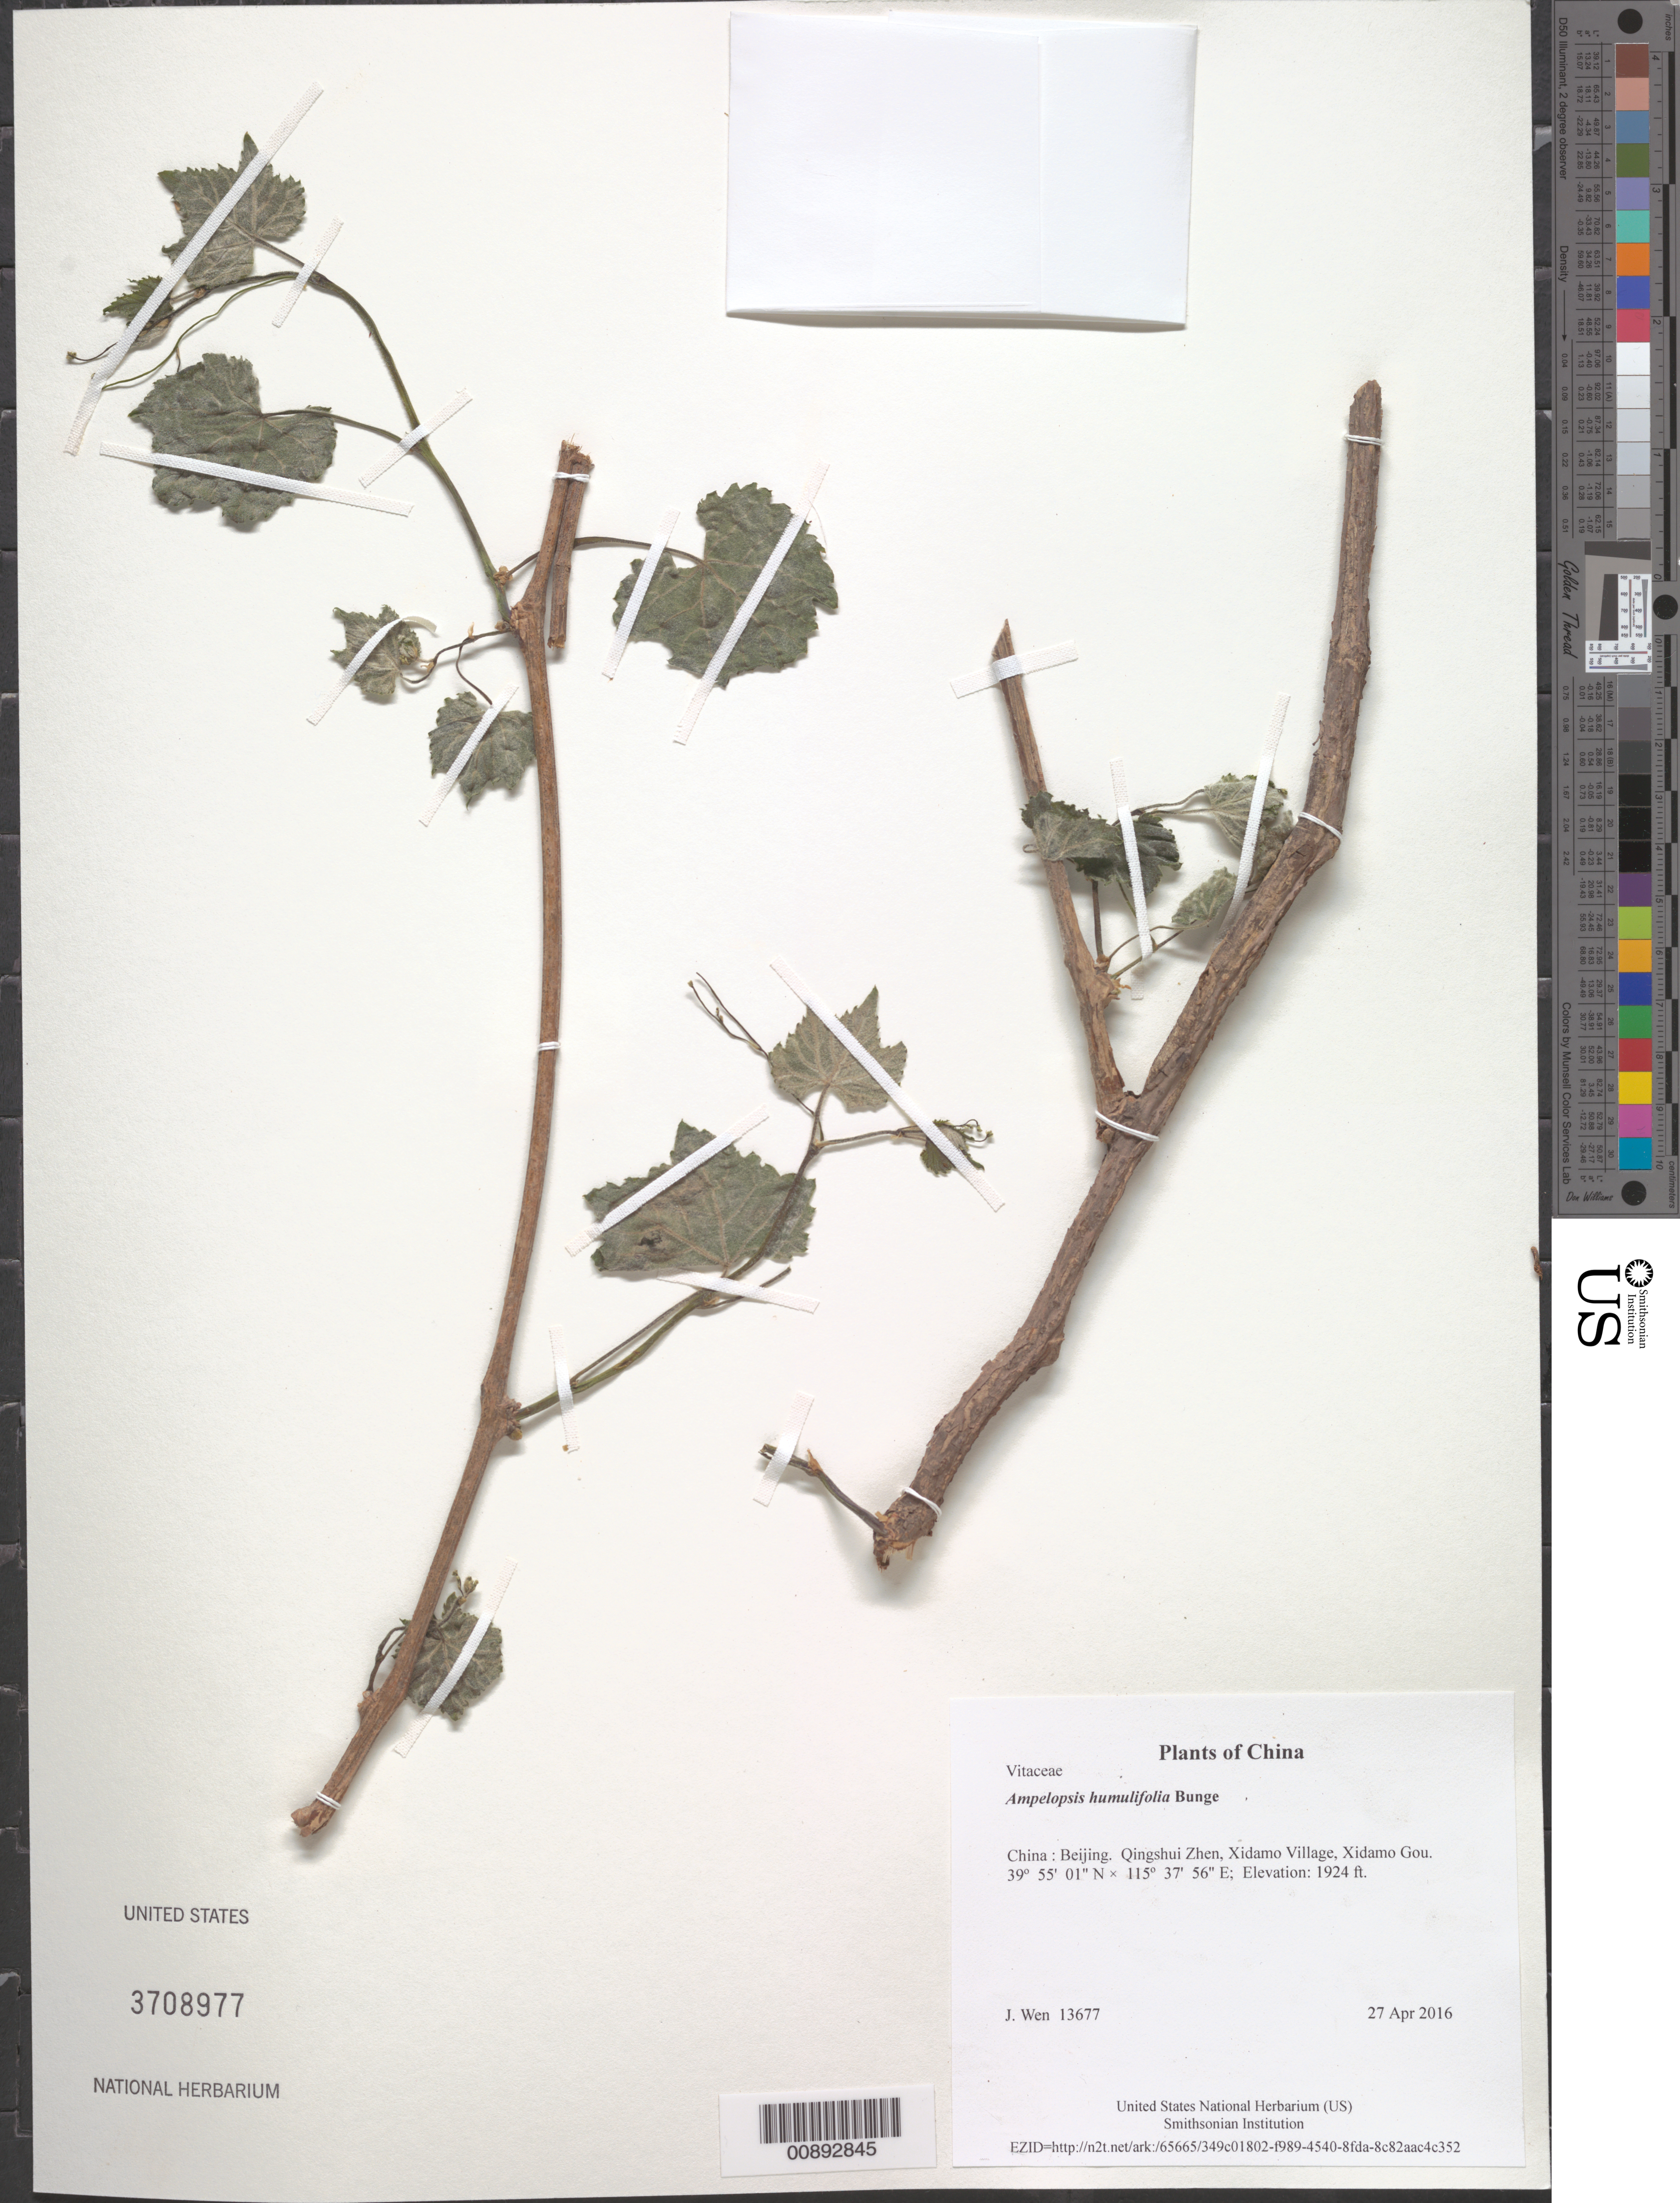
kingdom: Plantae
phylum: Tracheophyta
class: Magnoliopsida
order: Vitales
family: Vitaceae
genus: Ampelocissus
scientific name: Ampelocissus humulifolia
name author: Gagnep.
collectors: J. Wen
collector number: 13677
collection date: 2016-04-27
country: China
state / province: Beijing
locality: Beijing. Qingshui Zhen, Xidamo Village, Xidamo Gou.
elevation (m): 586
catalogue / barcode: US 3708977